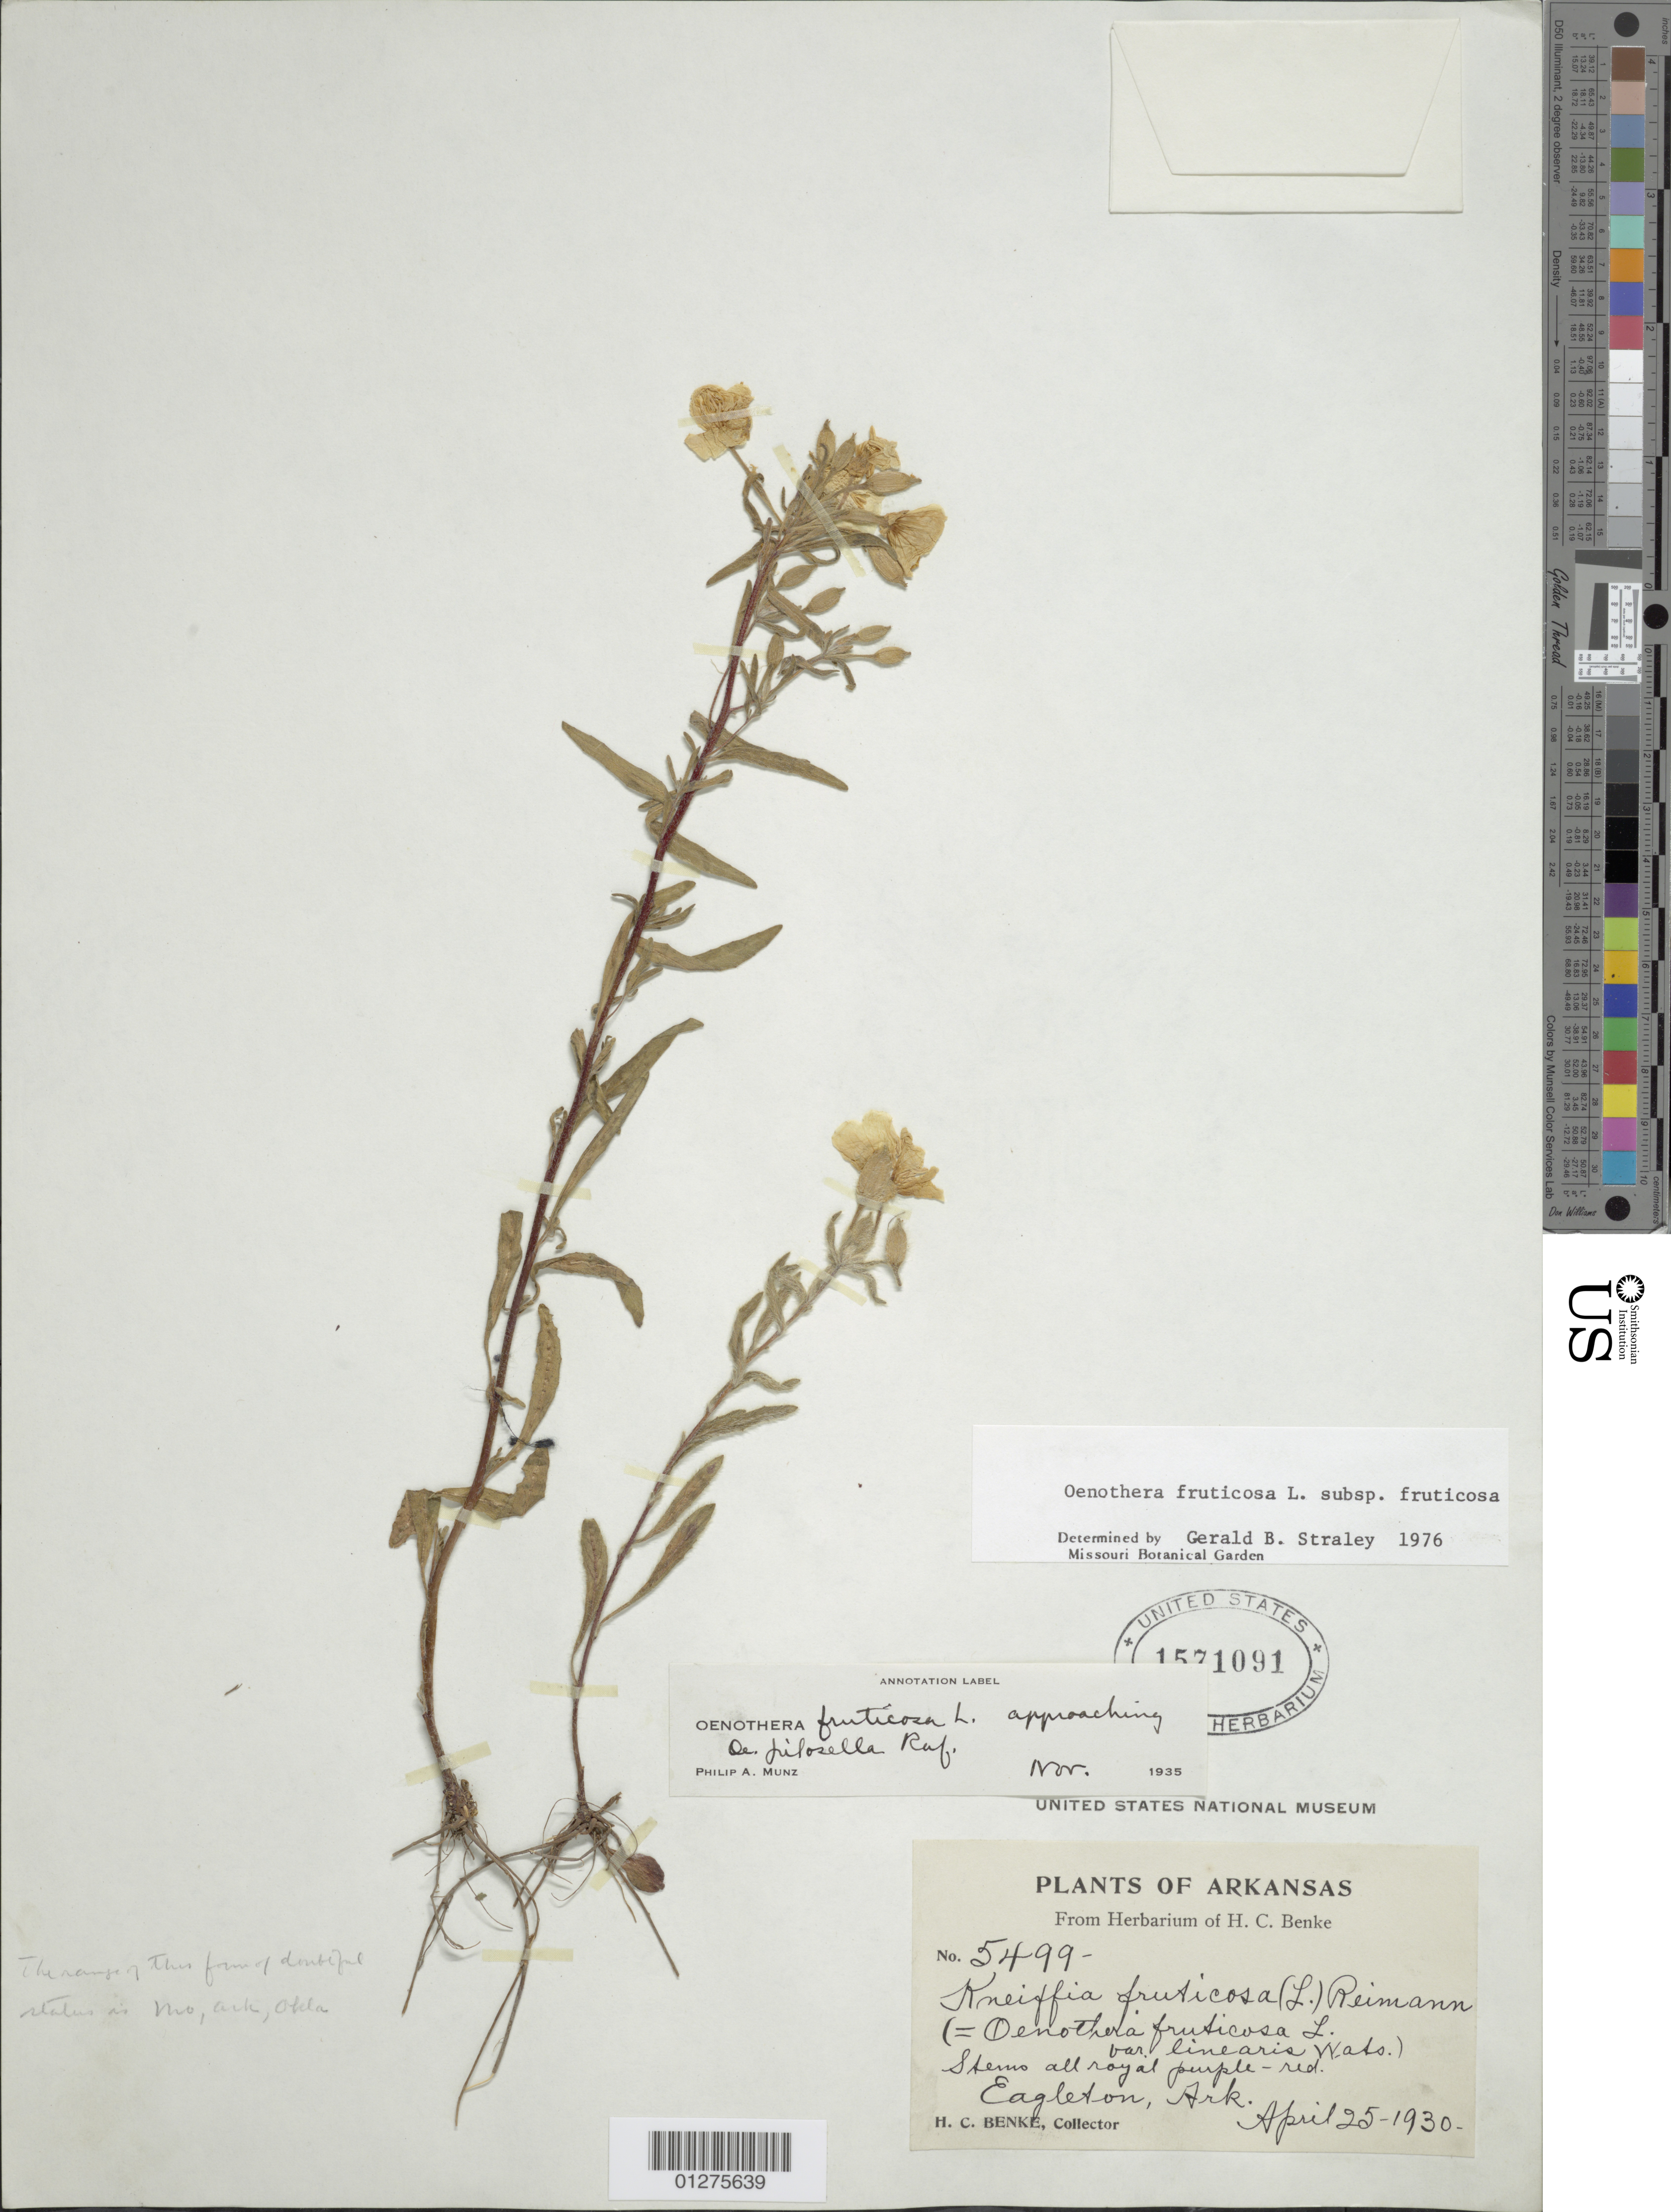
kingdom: Plantae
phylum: Tracheophyta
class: Magnoliopsida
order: Myrtales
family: Onagraceae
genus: Oenothera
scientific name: Oenothera fruticosa subsp. fruticosa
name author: L.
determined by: Straley, G. B.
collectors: H. Benke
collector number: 5499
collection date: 1930-04-25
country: United States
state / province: Arkansas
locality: Eagleton.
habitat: Stems all royal purple-red.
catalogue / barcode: US 1571091